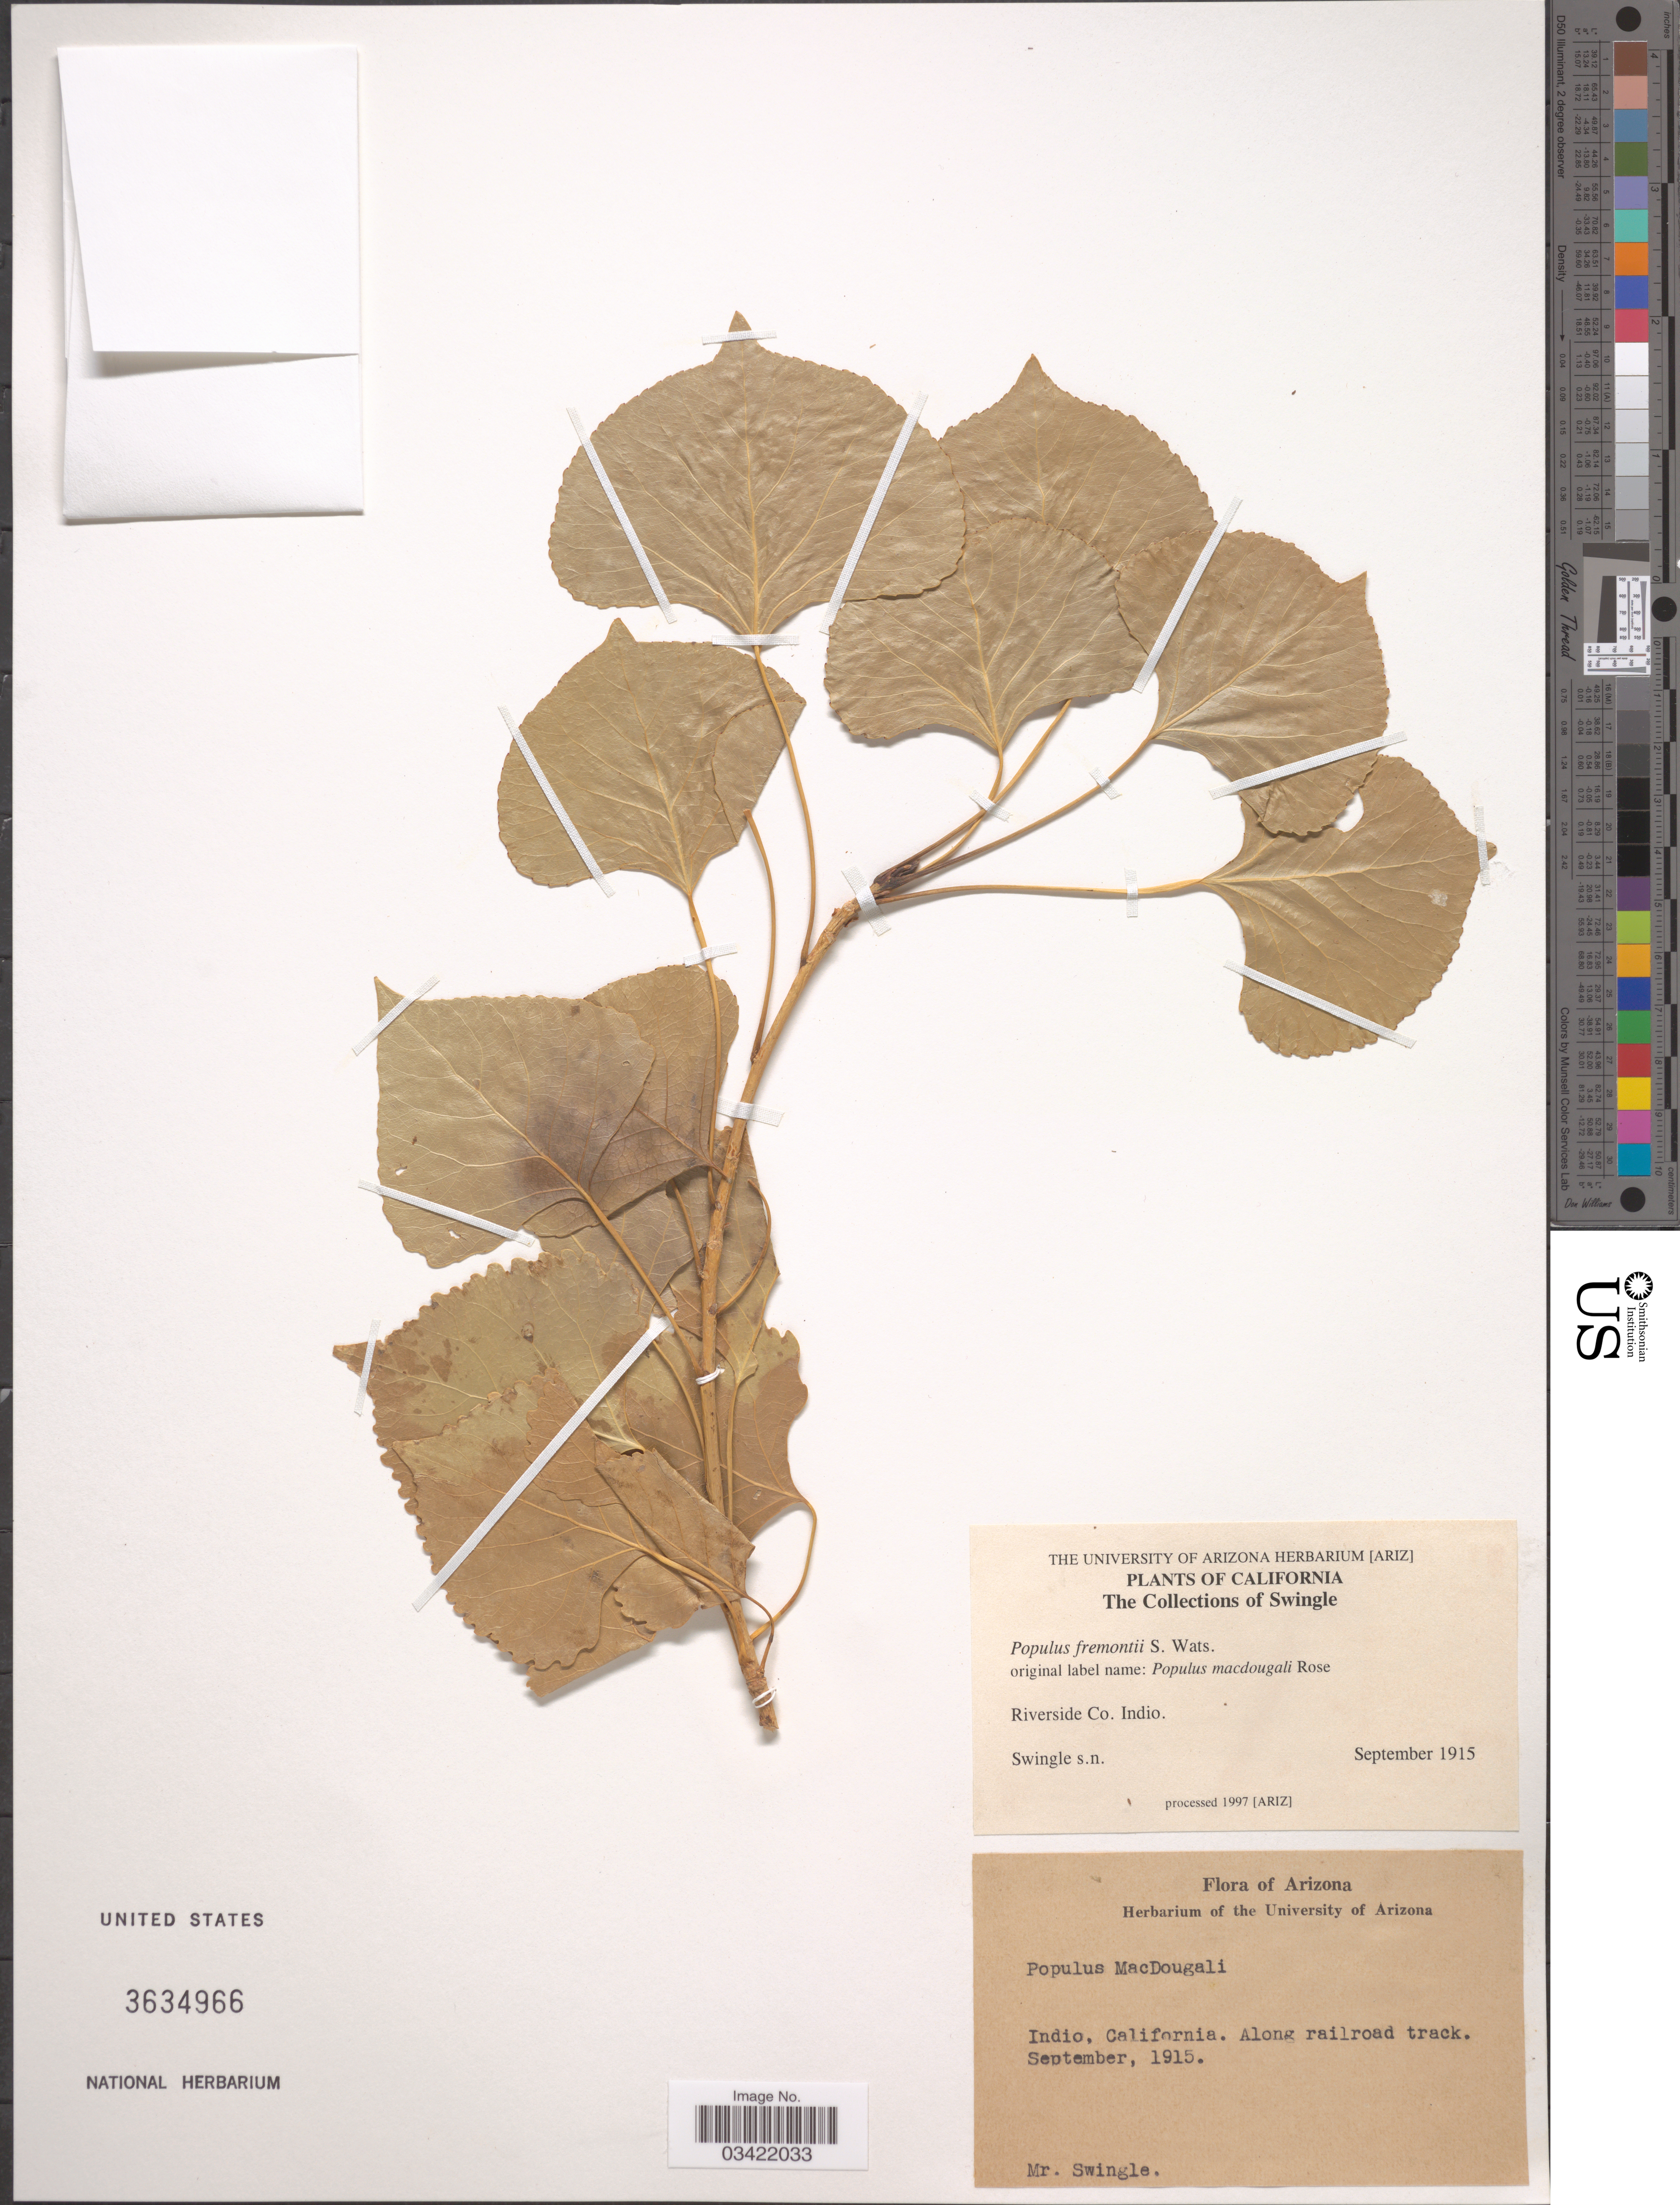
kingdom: Plantae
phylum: Tracheophyta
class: Magnoliopsida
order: Malpighiales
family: Salicaceae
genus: Populus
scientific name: Populus fremontii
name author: S. Watson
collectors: -. Swingle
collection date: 1915-09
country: United States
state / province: California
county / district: Riverside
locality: Riverside Co. Indio. Along railroad track.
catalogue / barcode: US 3634966